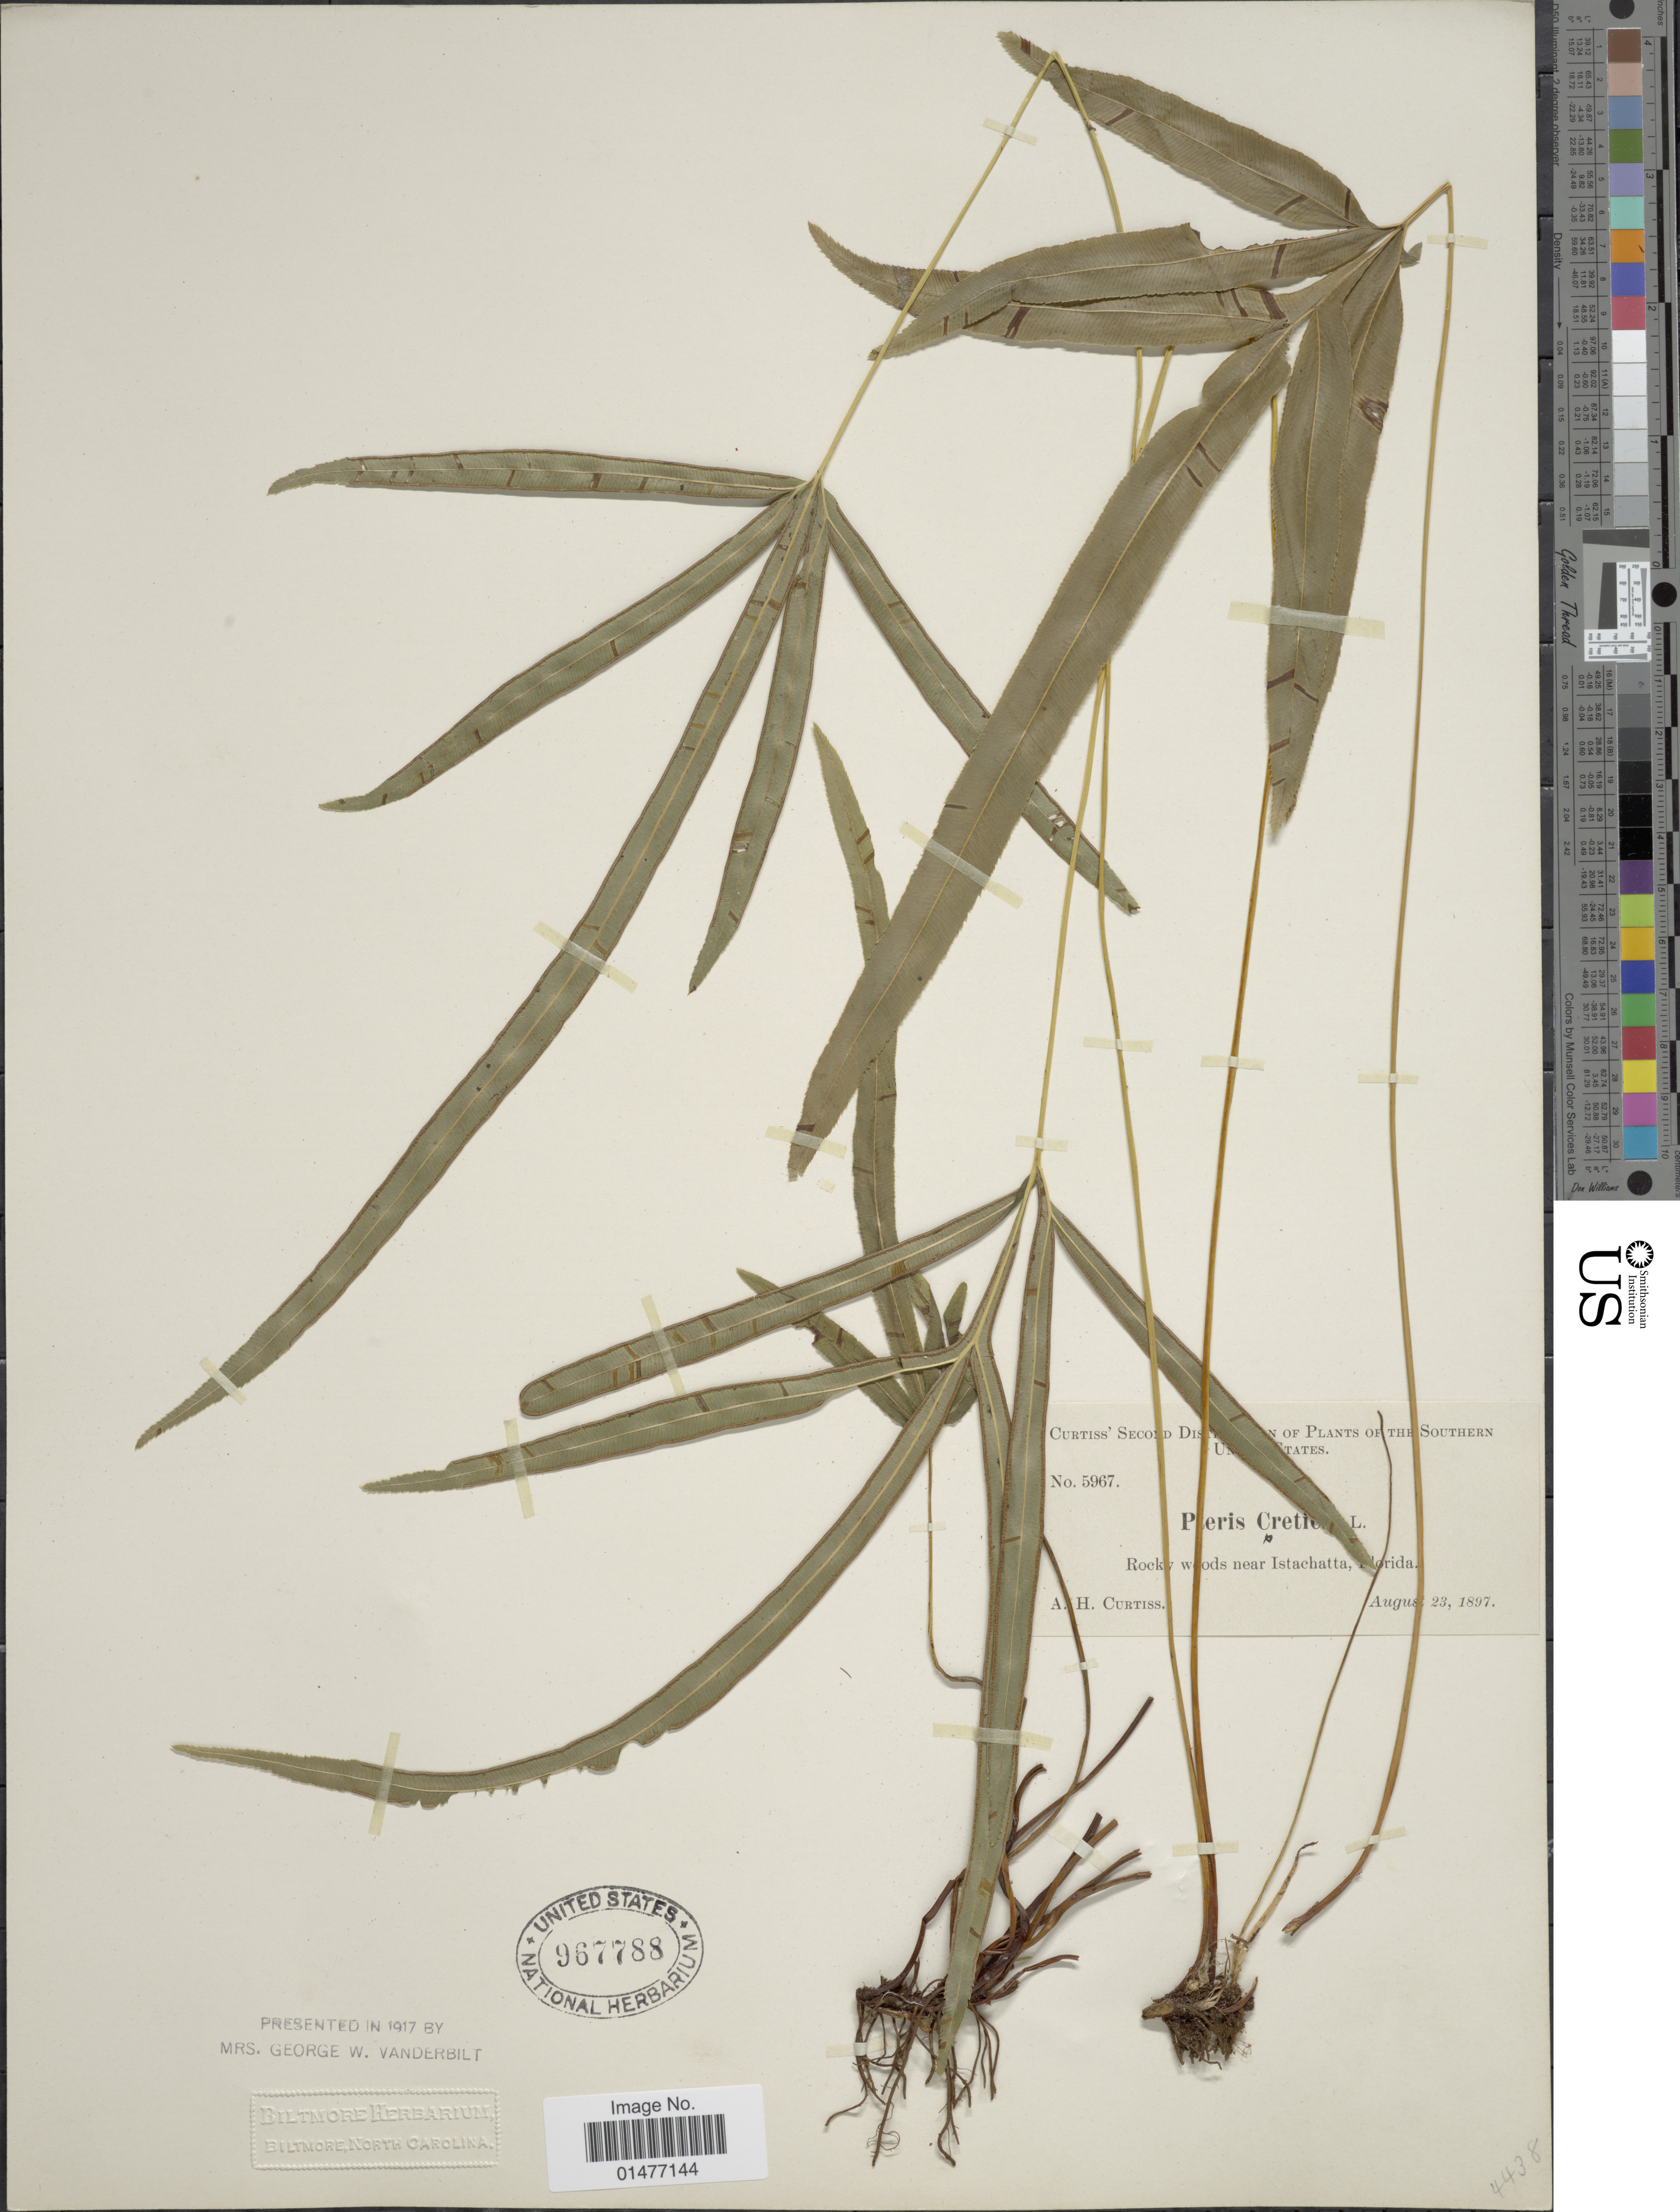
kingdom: Plantae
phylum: Tracheophyta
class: Polypodiopsida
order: Polypodiales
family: Pteridaceae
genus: Pteris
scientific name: Pteris cretica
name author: L.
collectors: A. H. Curtiss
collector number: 5967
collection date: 1897-08-23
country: United States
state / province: Florida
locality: Rocky woods near Istachatta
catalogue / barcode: US 967788